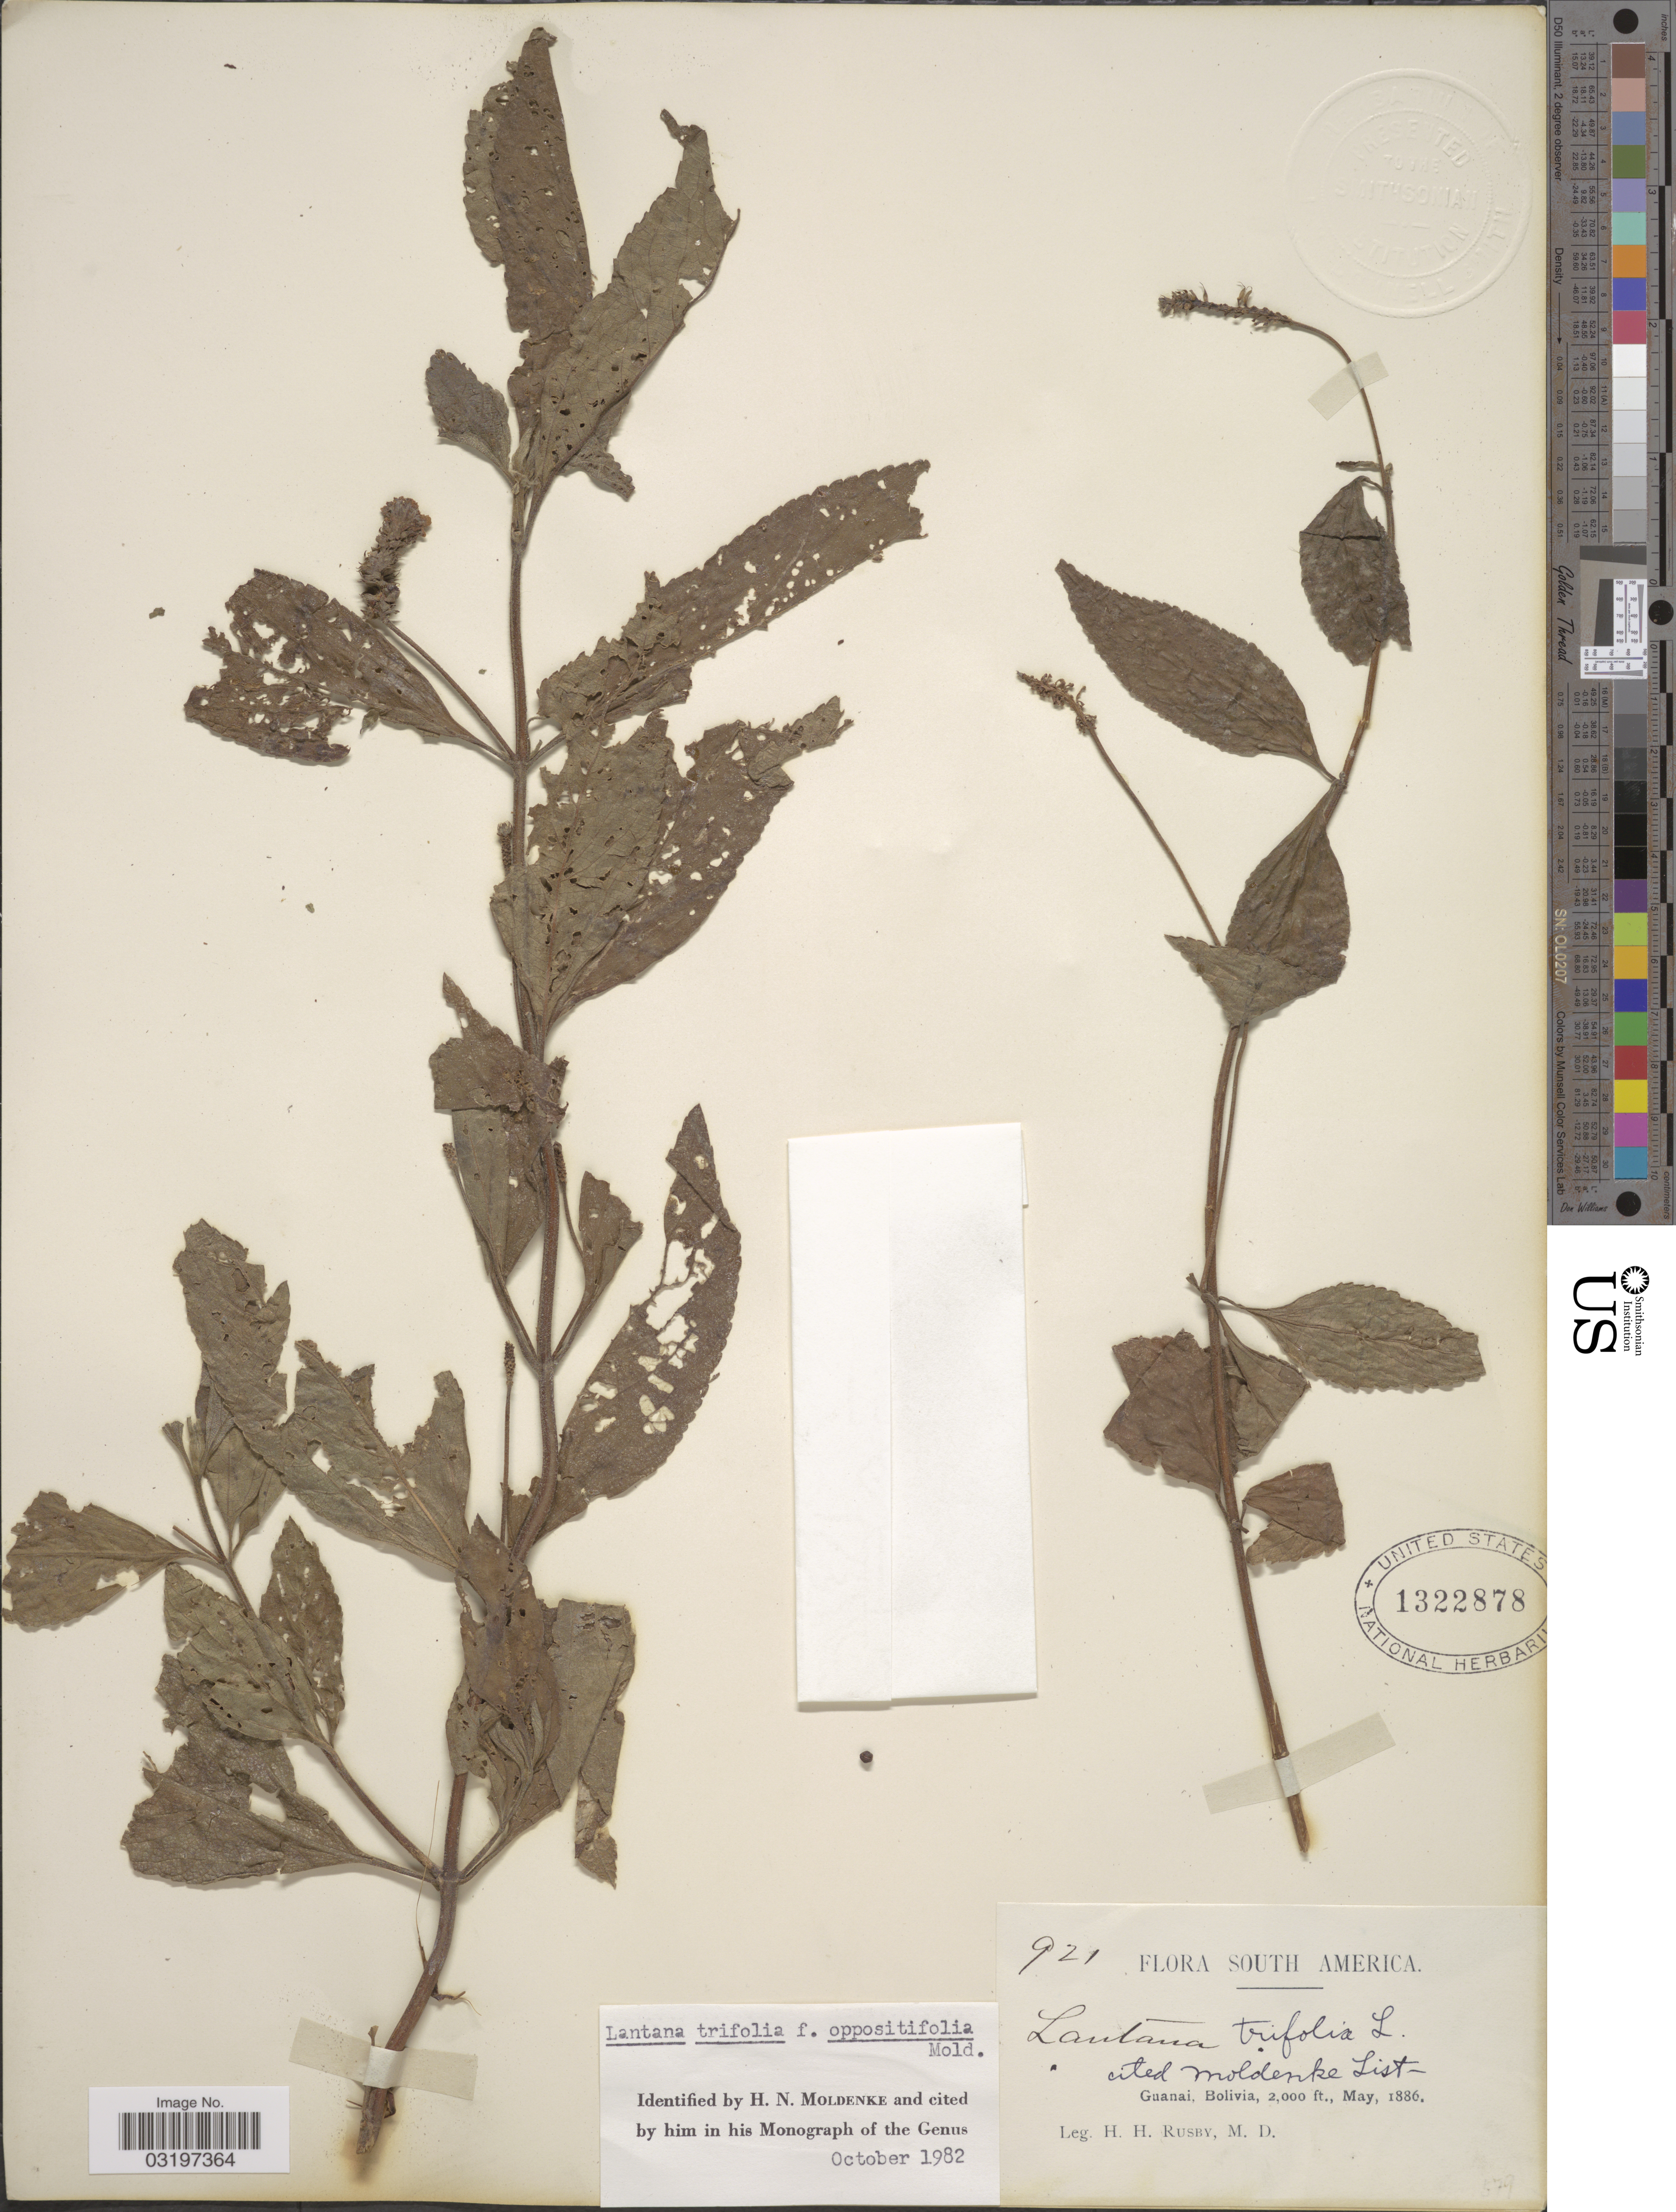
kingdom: Plantae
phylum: Tracheophyta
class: Magnoliopsida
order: Lamiales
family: Verbenaceae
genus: Lantana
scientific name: Lantana trifolia f. oppositifolia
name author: Moldenke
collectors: H. H. Rusby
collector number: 921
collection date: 1886-05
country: Bolivia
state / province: La Páz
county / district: Larecaja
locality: Guanay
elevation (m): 610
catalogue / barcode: US 1322878